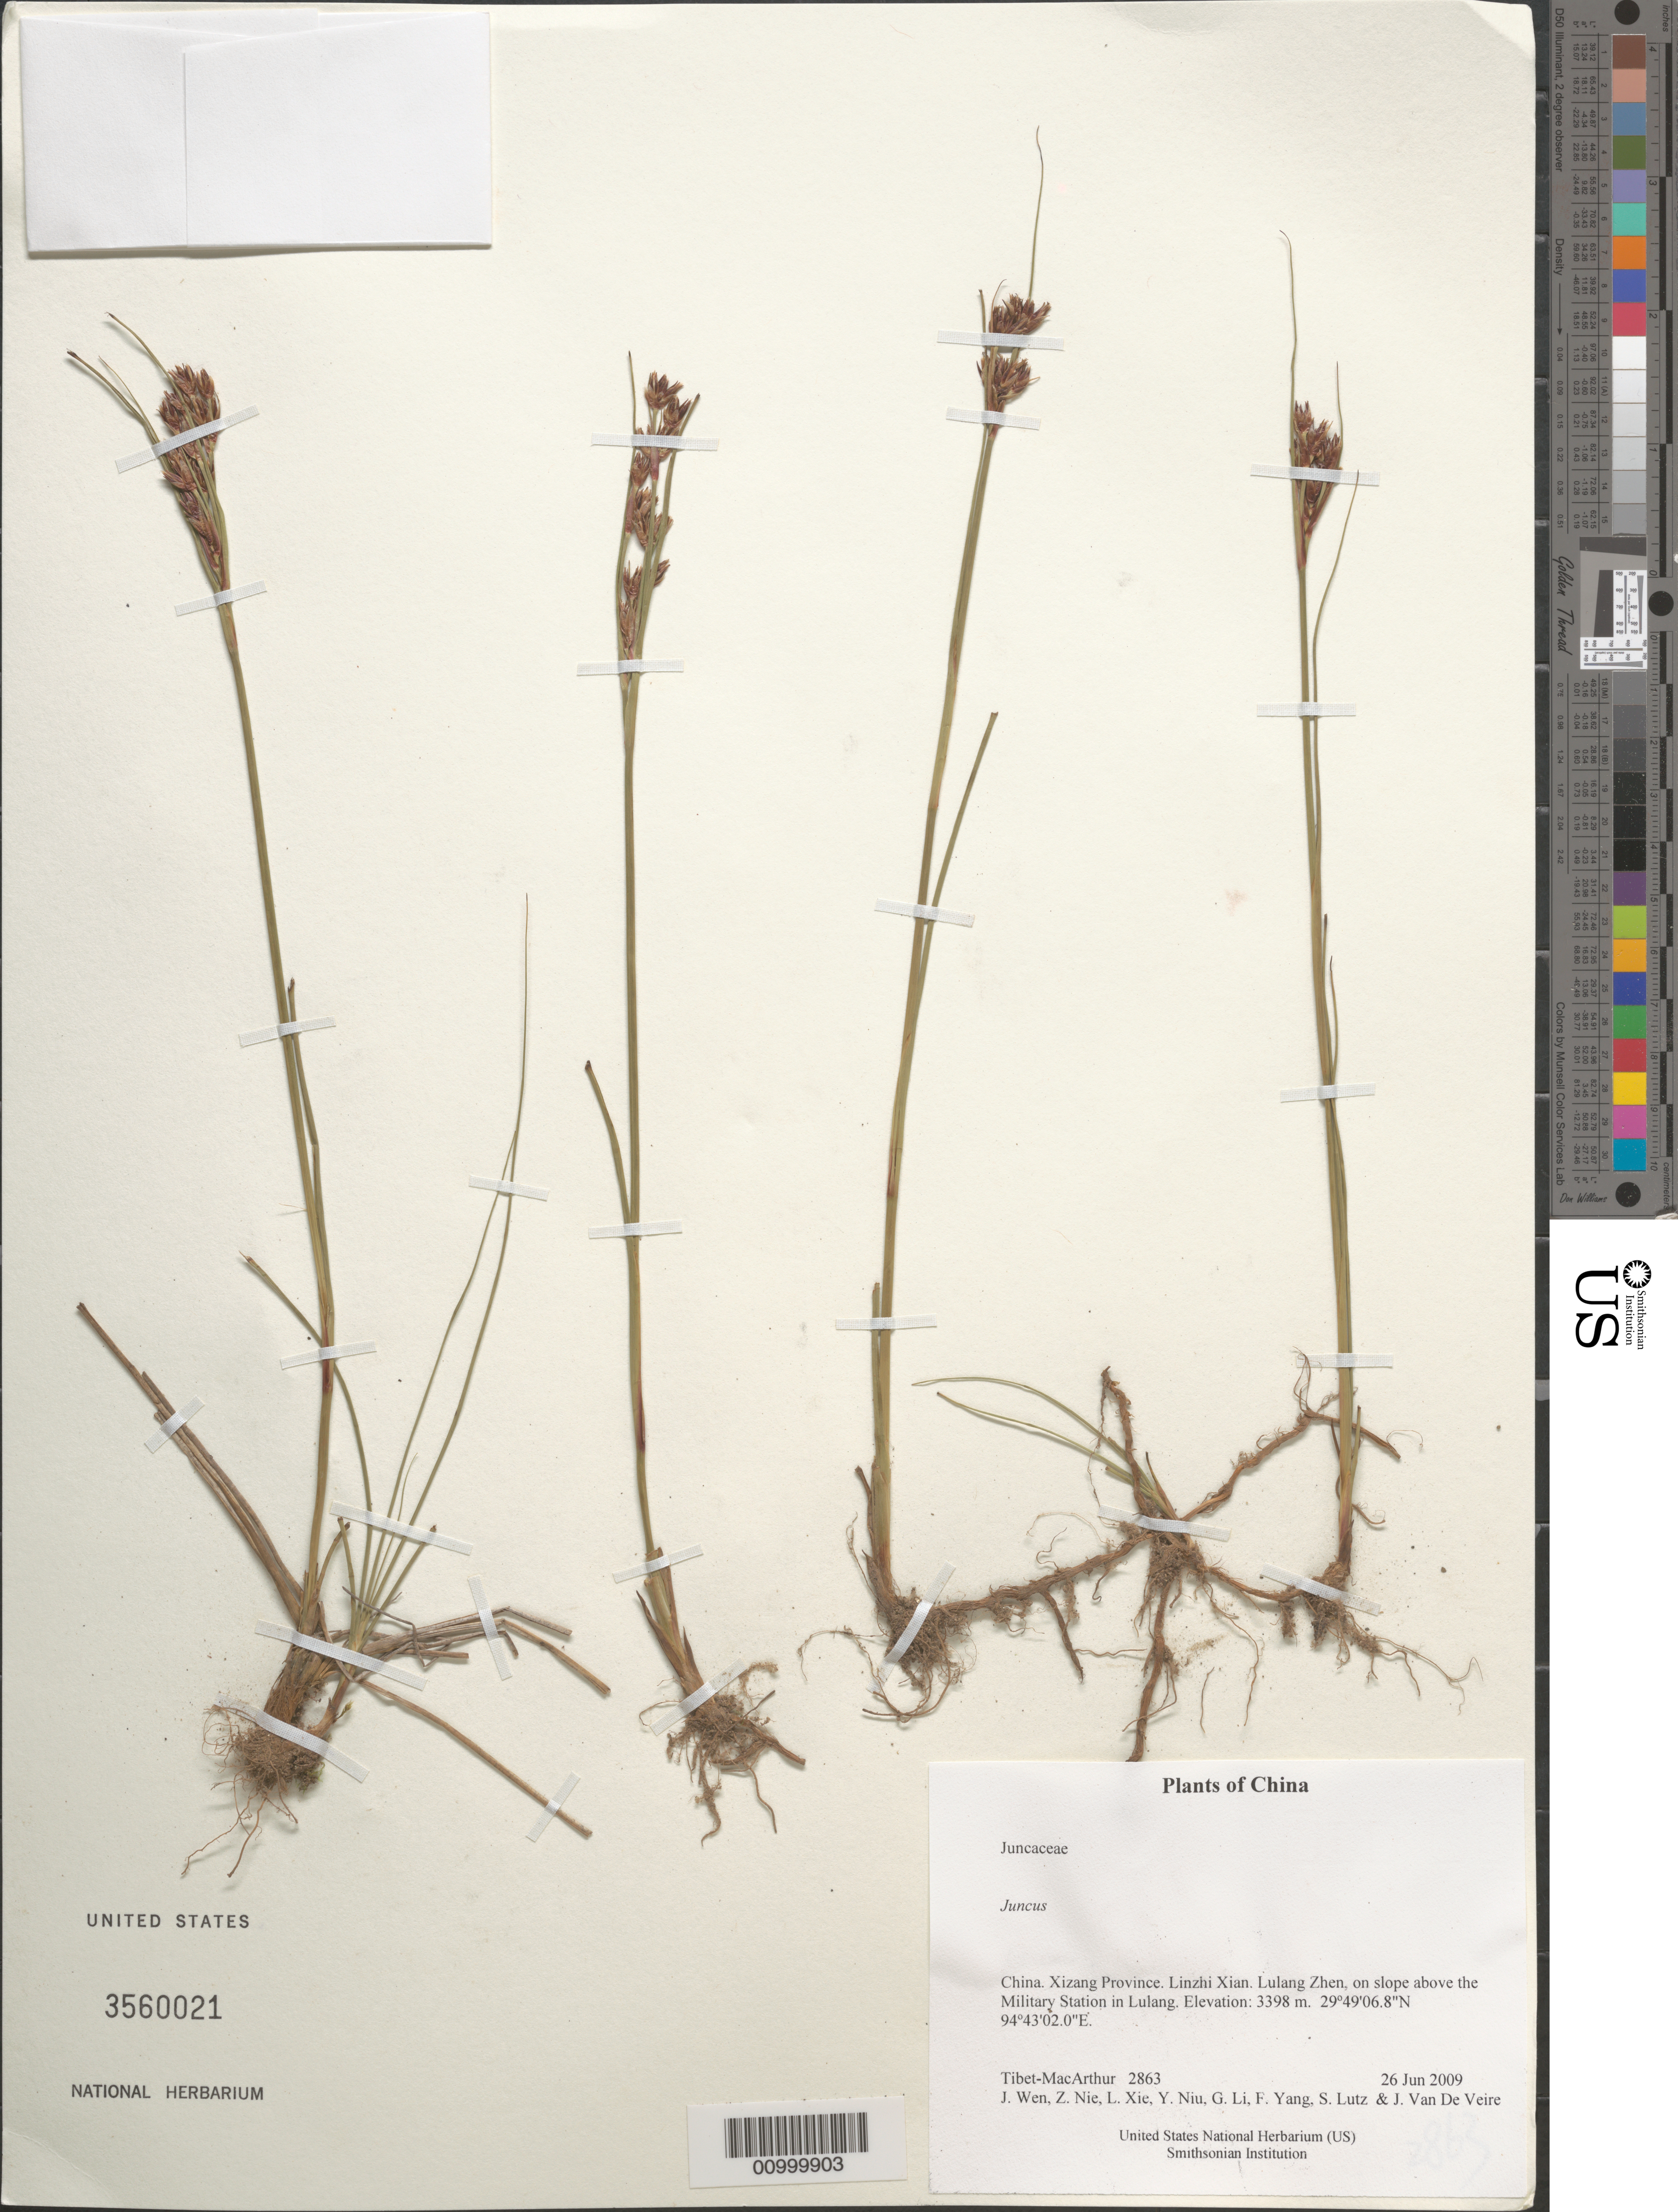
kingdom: Plantae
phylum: Tracheophyta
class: Liliopsida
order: Poales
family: Juncaceae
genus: Juncus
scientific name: Juncus sp.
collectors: Tibet-MacArthur, J. Wen, Z. Nie, L. Xie, Y. Niu, G. Li, F. Yang, S. Lutz & J. Van De Veire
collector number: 2863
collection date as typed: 26 Jun 2009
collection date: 2009-06-26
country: China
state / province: Xizang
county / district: Linzhi Xian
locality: Lulang Zhen, on slope above the Military Station in Lulang.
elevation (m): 3398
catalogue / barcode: US 3560021